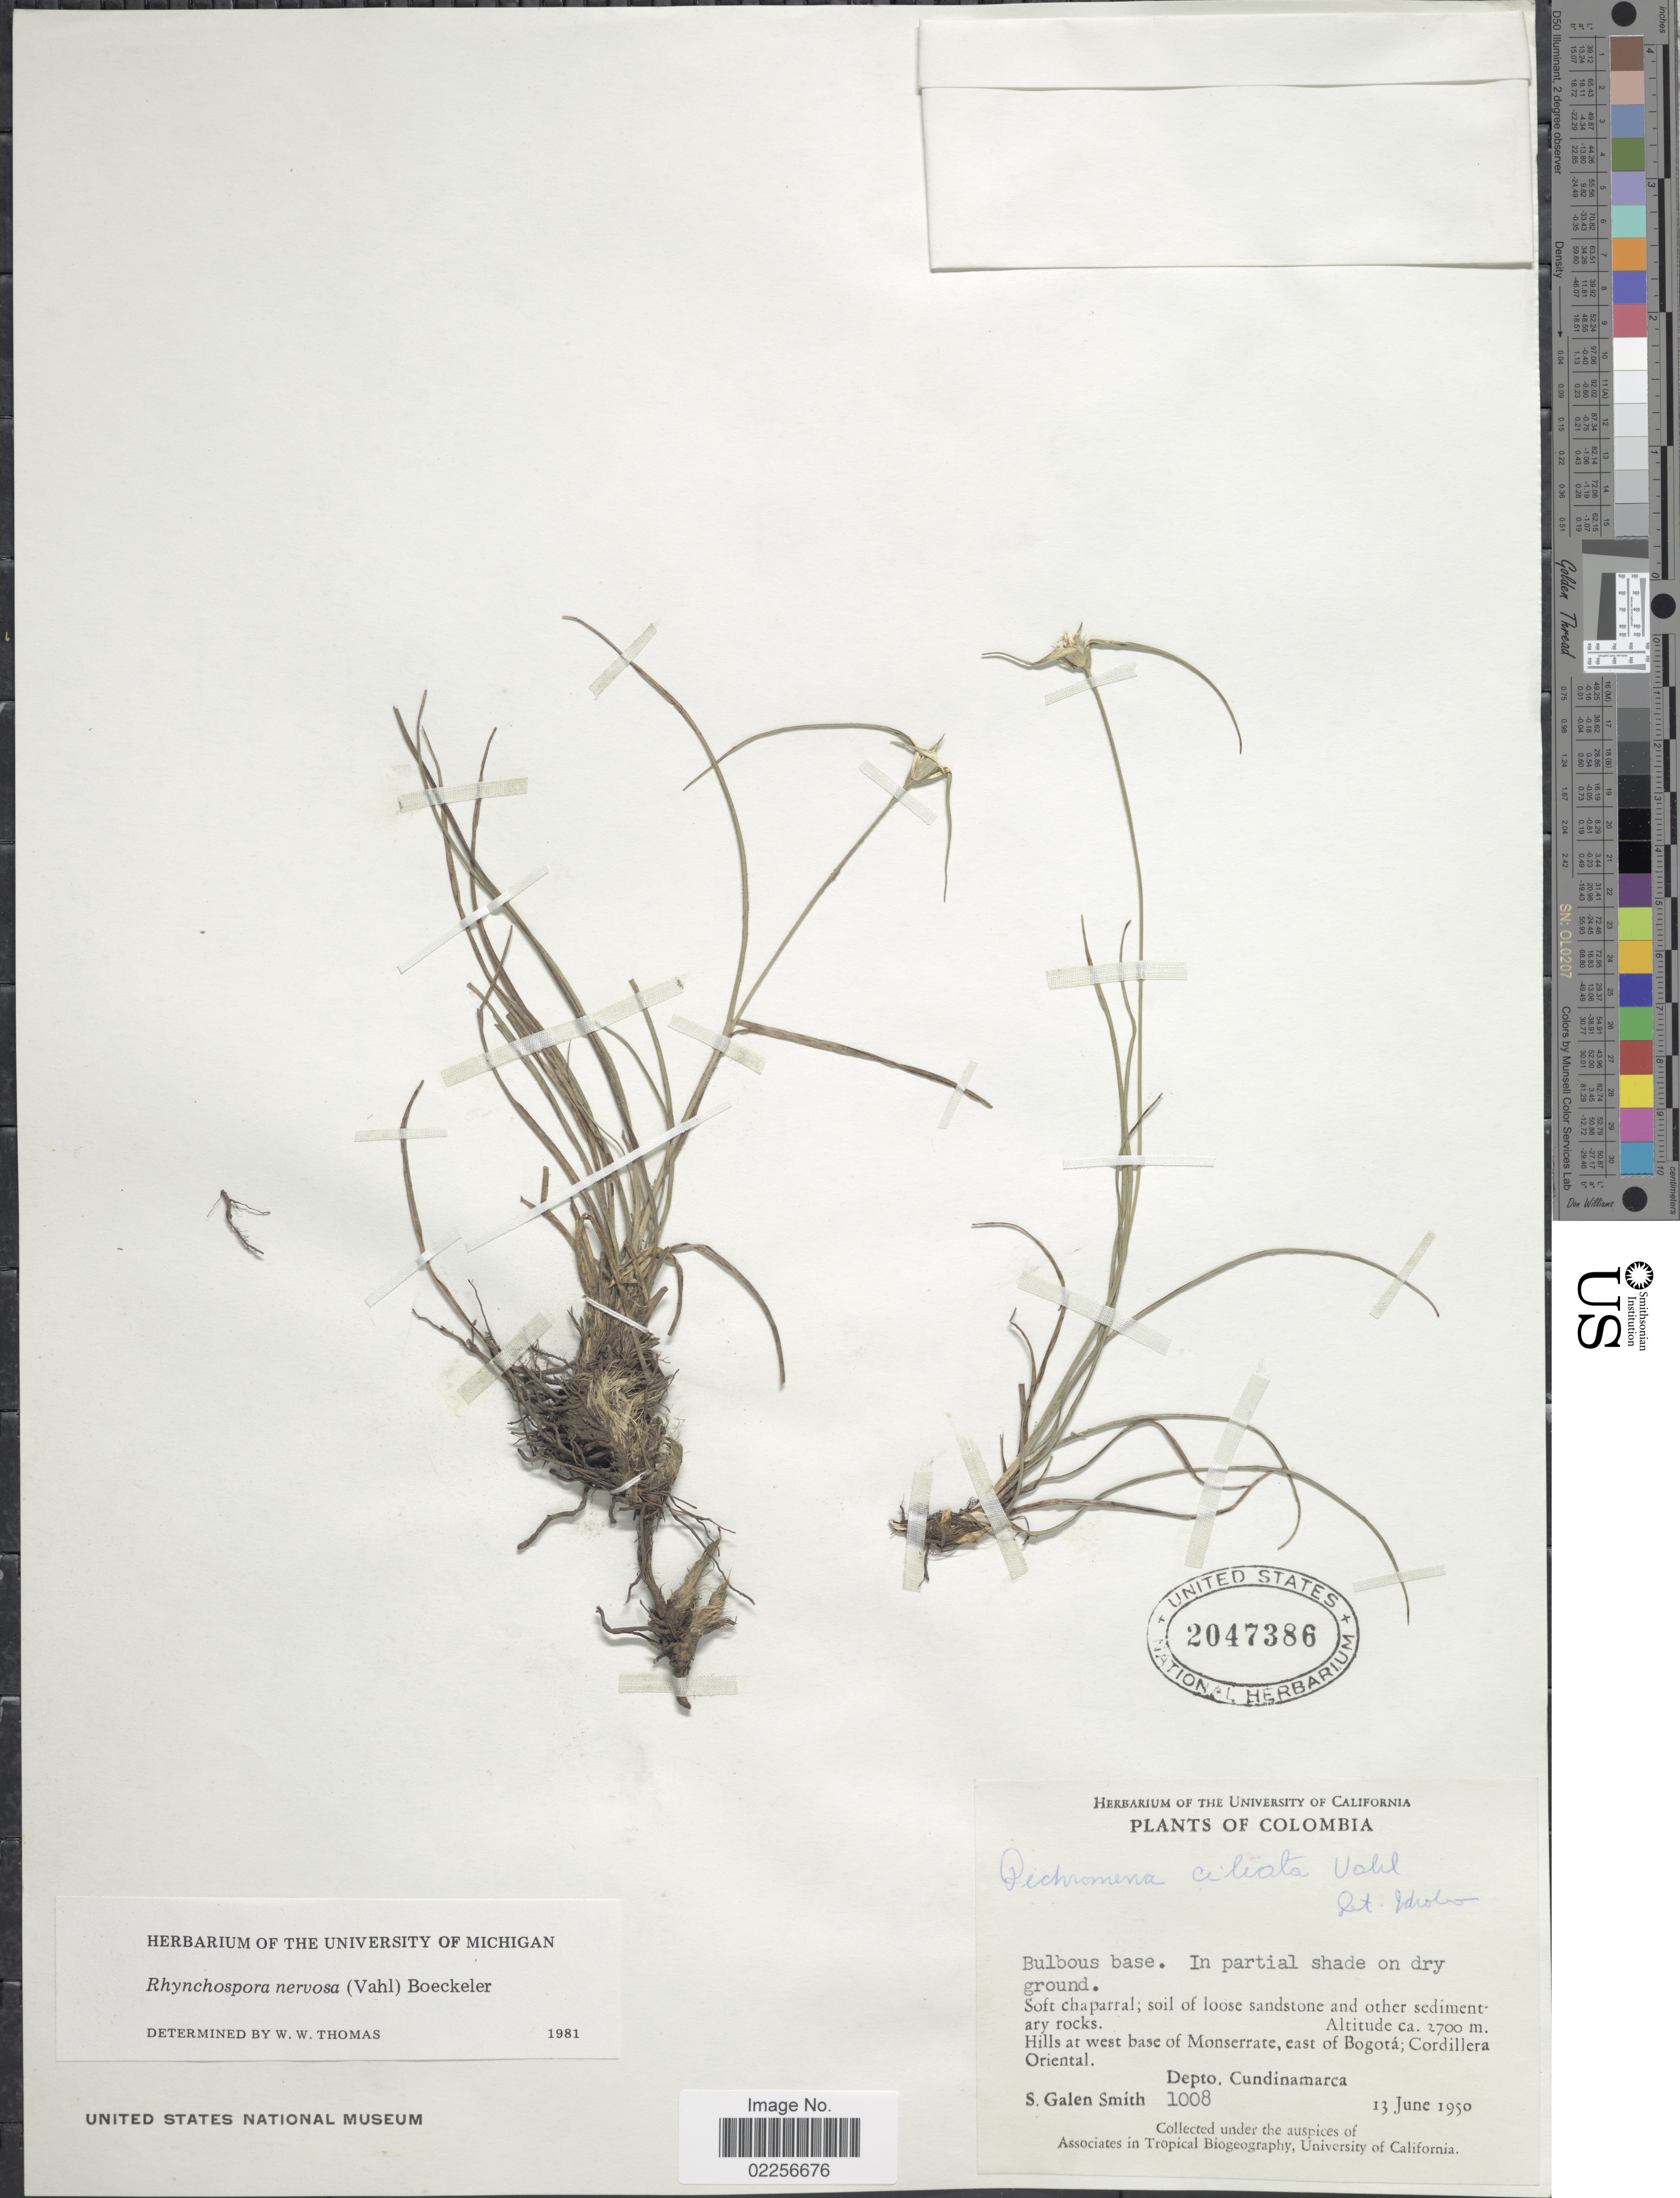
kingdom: Plantae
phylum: Tracheophyta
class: Liliopsida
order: Poales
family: Cyperaceae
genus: Rhynchospora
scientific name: Rhynchospora nervosa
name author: (Vahl) Boeckeler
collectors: S. G. Smith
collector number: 1008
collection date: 1950-06-13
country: Colombia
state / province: Cundinamarca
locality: West base of Monserrate, east of Bogota, Cordillera Oriental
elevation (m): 2700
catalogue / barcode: US 2047386